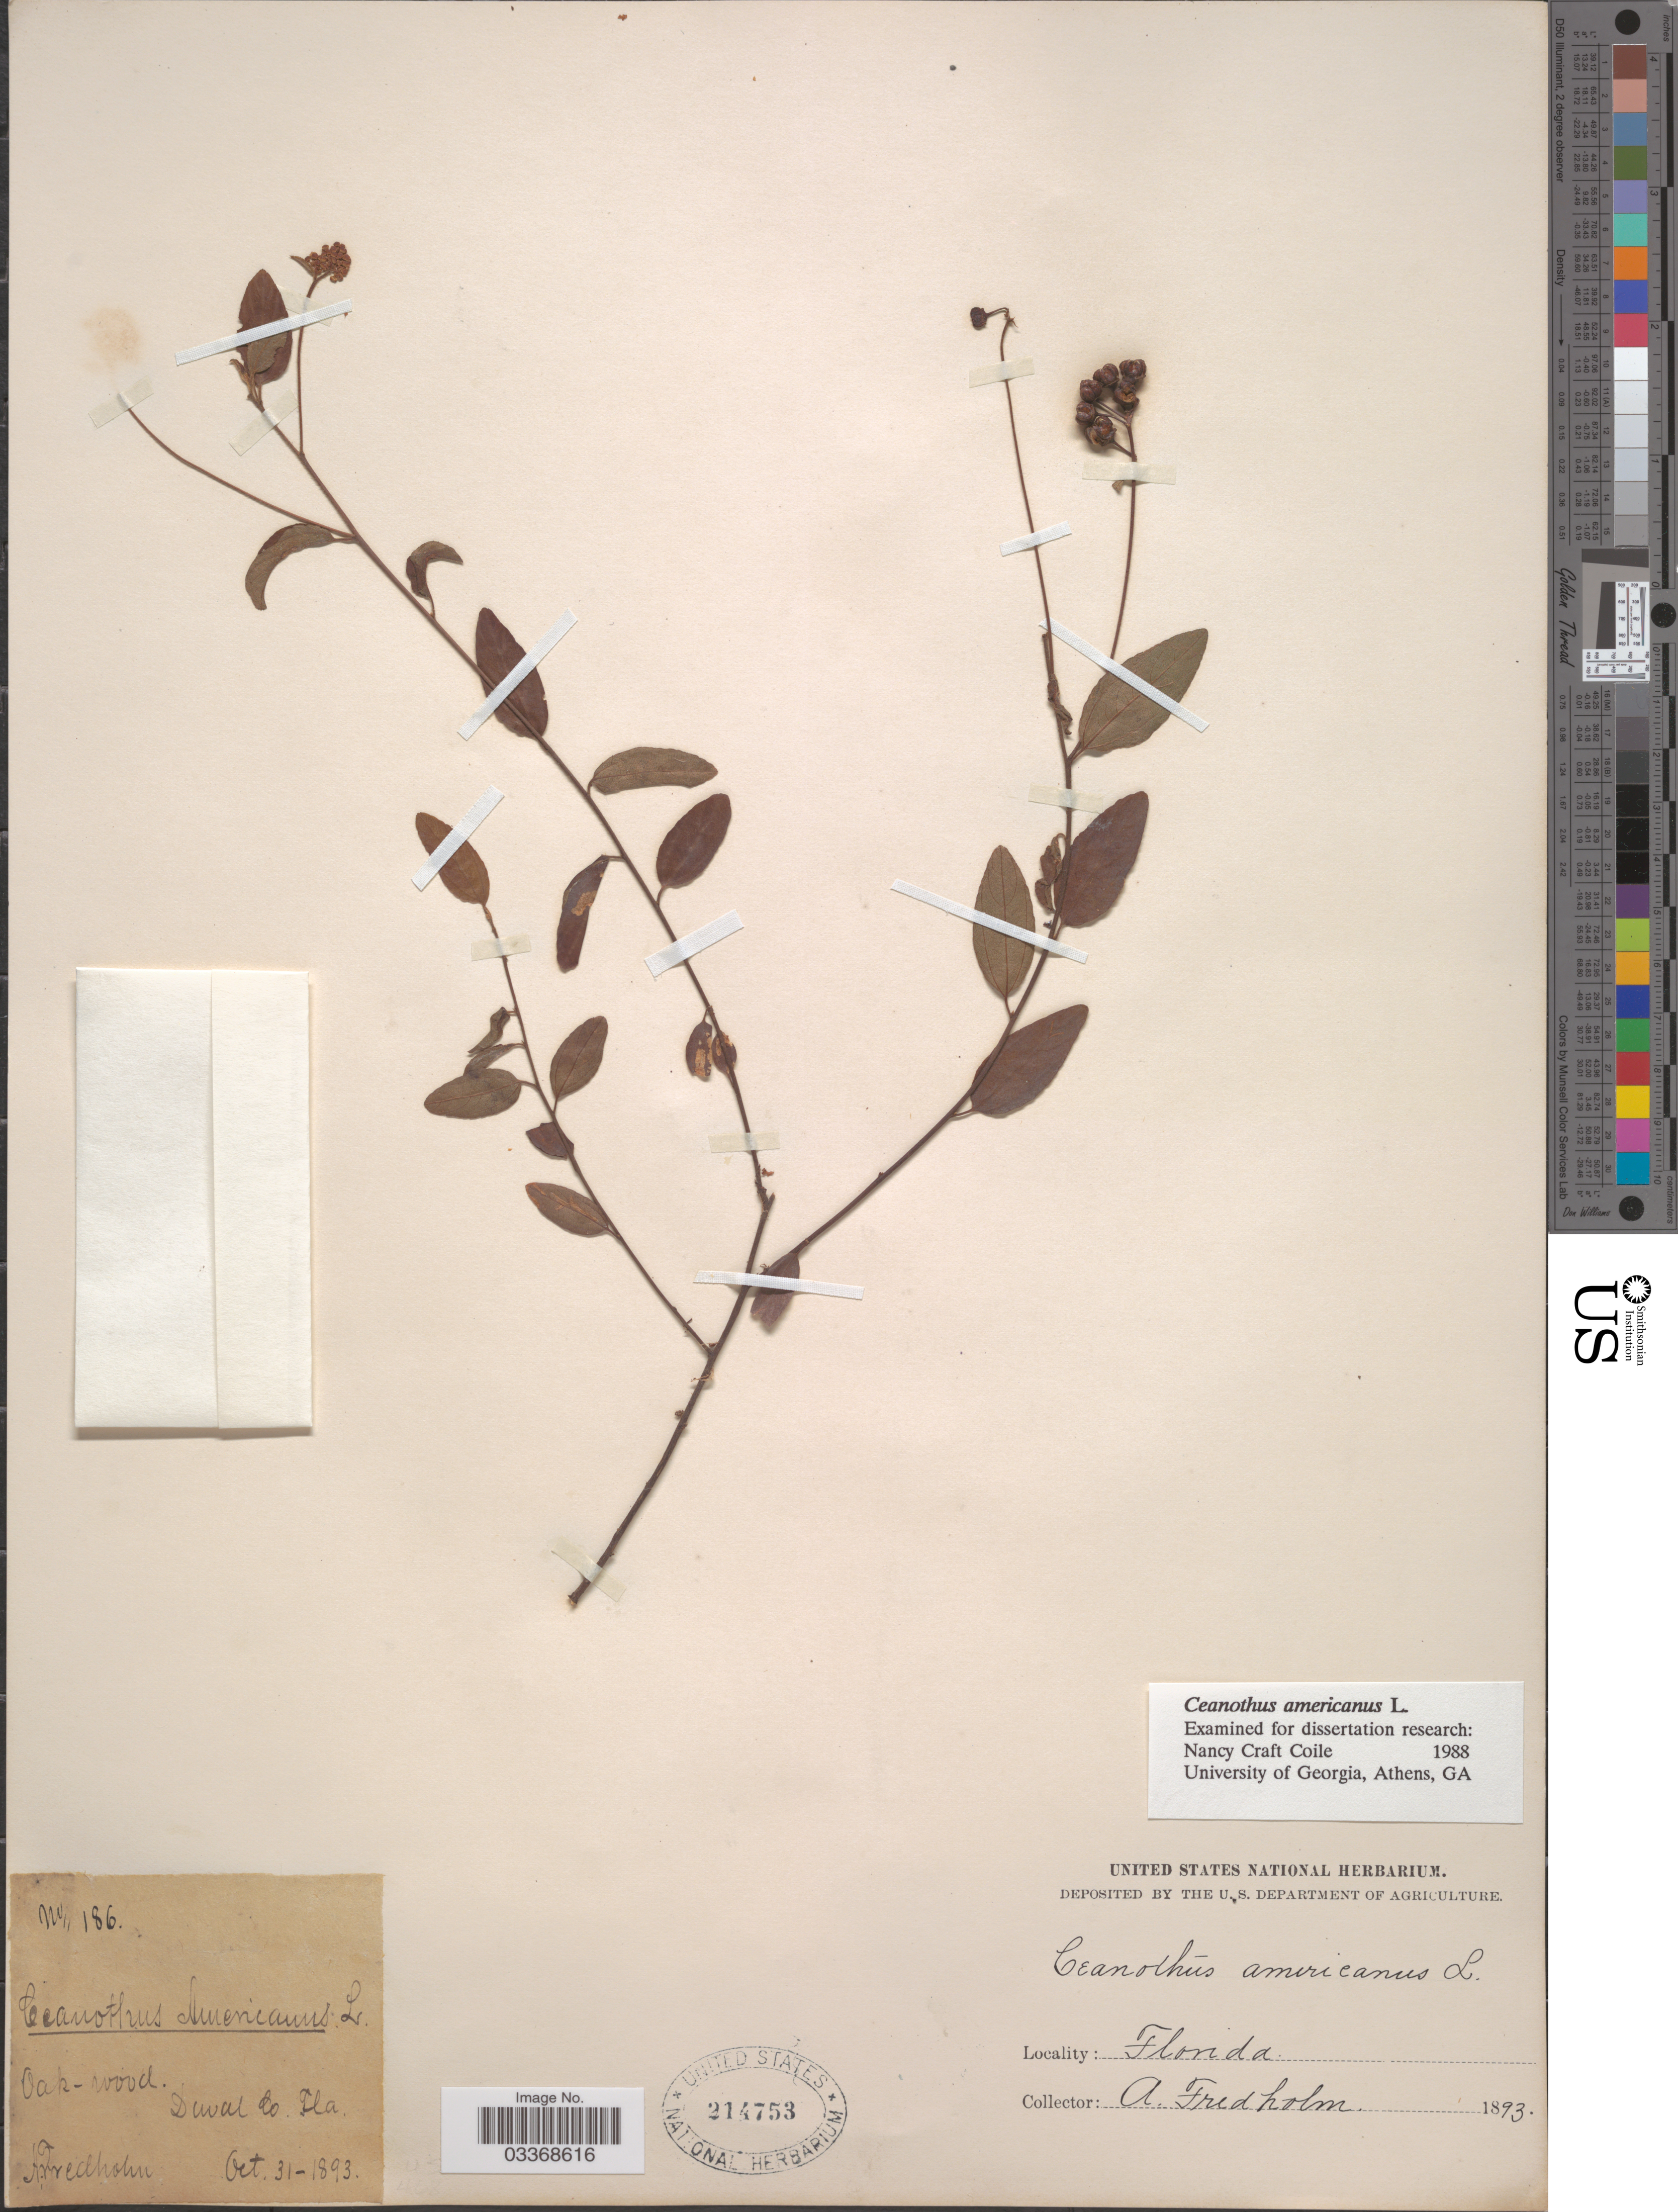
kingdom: Plantae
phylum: Tracheophyta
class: Magnoliopsida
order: Rosales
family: Rhamnaceae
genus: Ceanothus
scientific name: Ceanothus americanus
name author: L.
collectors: A. Fredholm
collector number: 186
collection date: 1893-10-31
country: United States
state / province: Florida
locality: Duval Co.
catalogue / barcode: US 214753